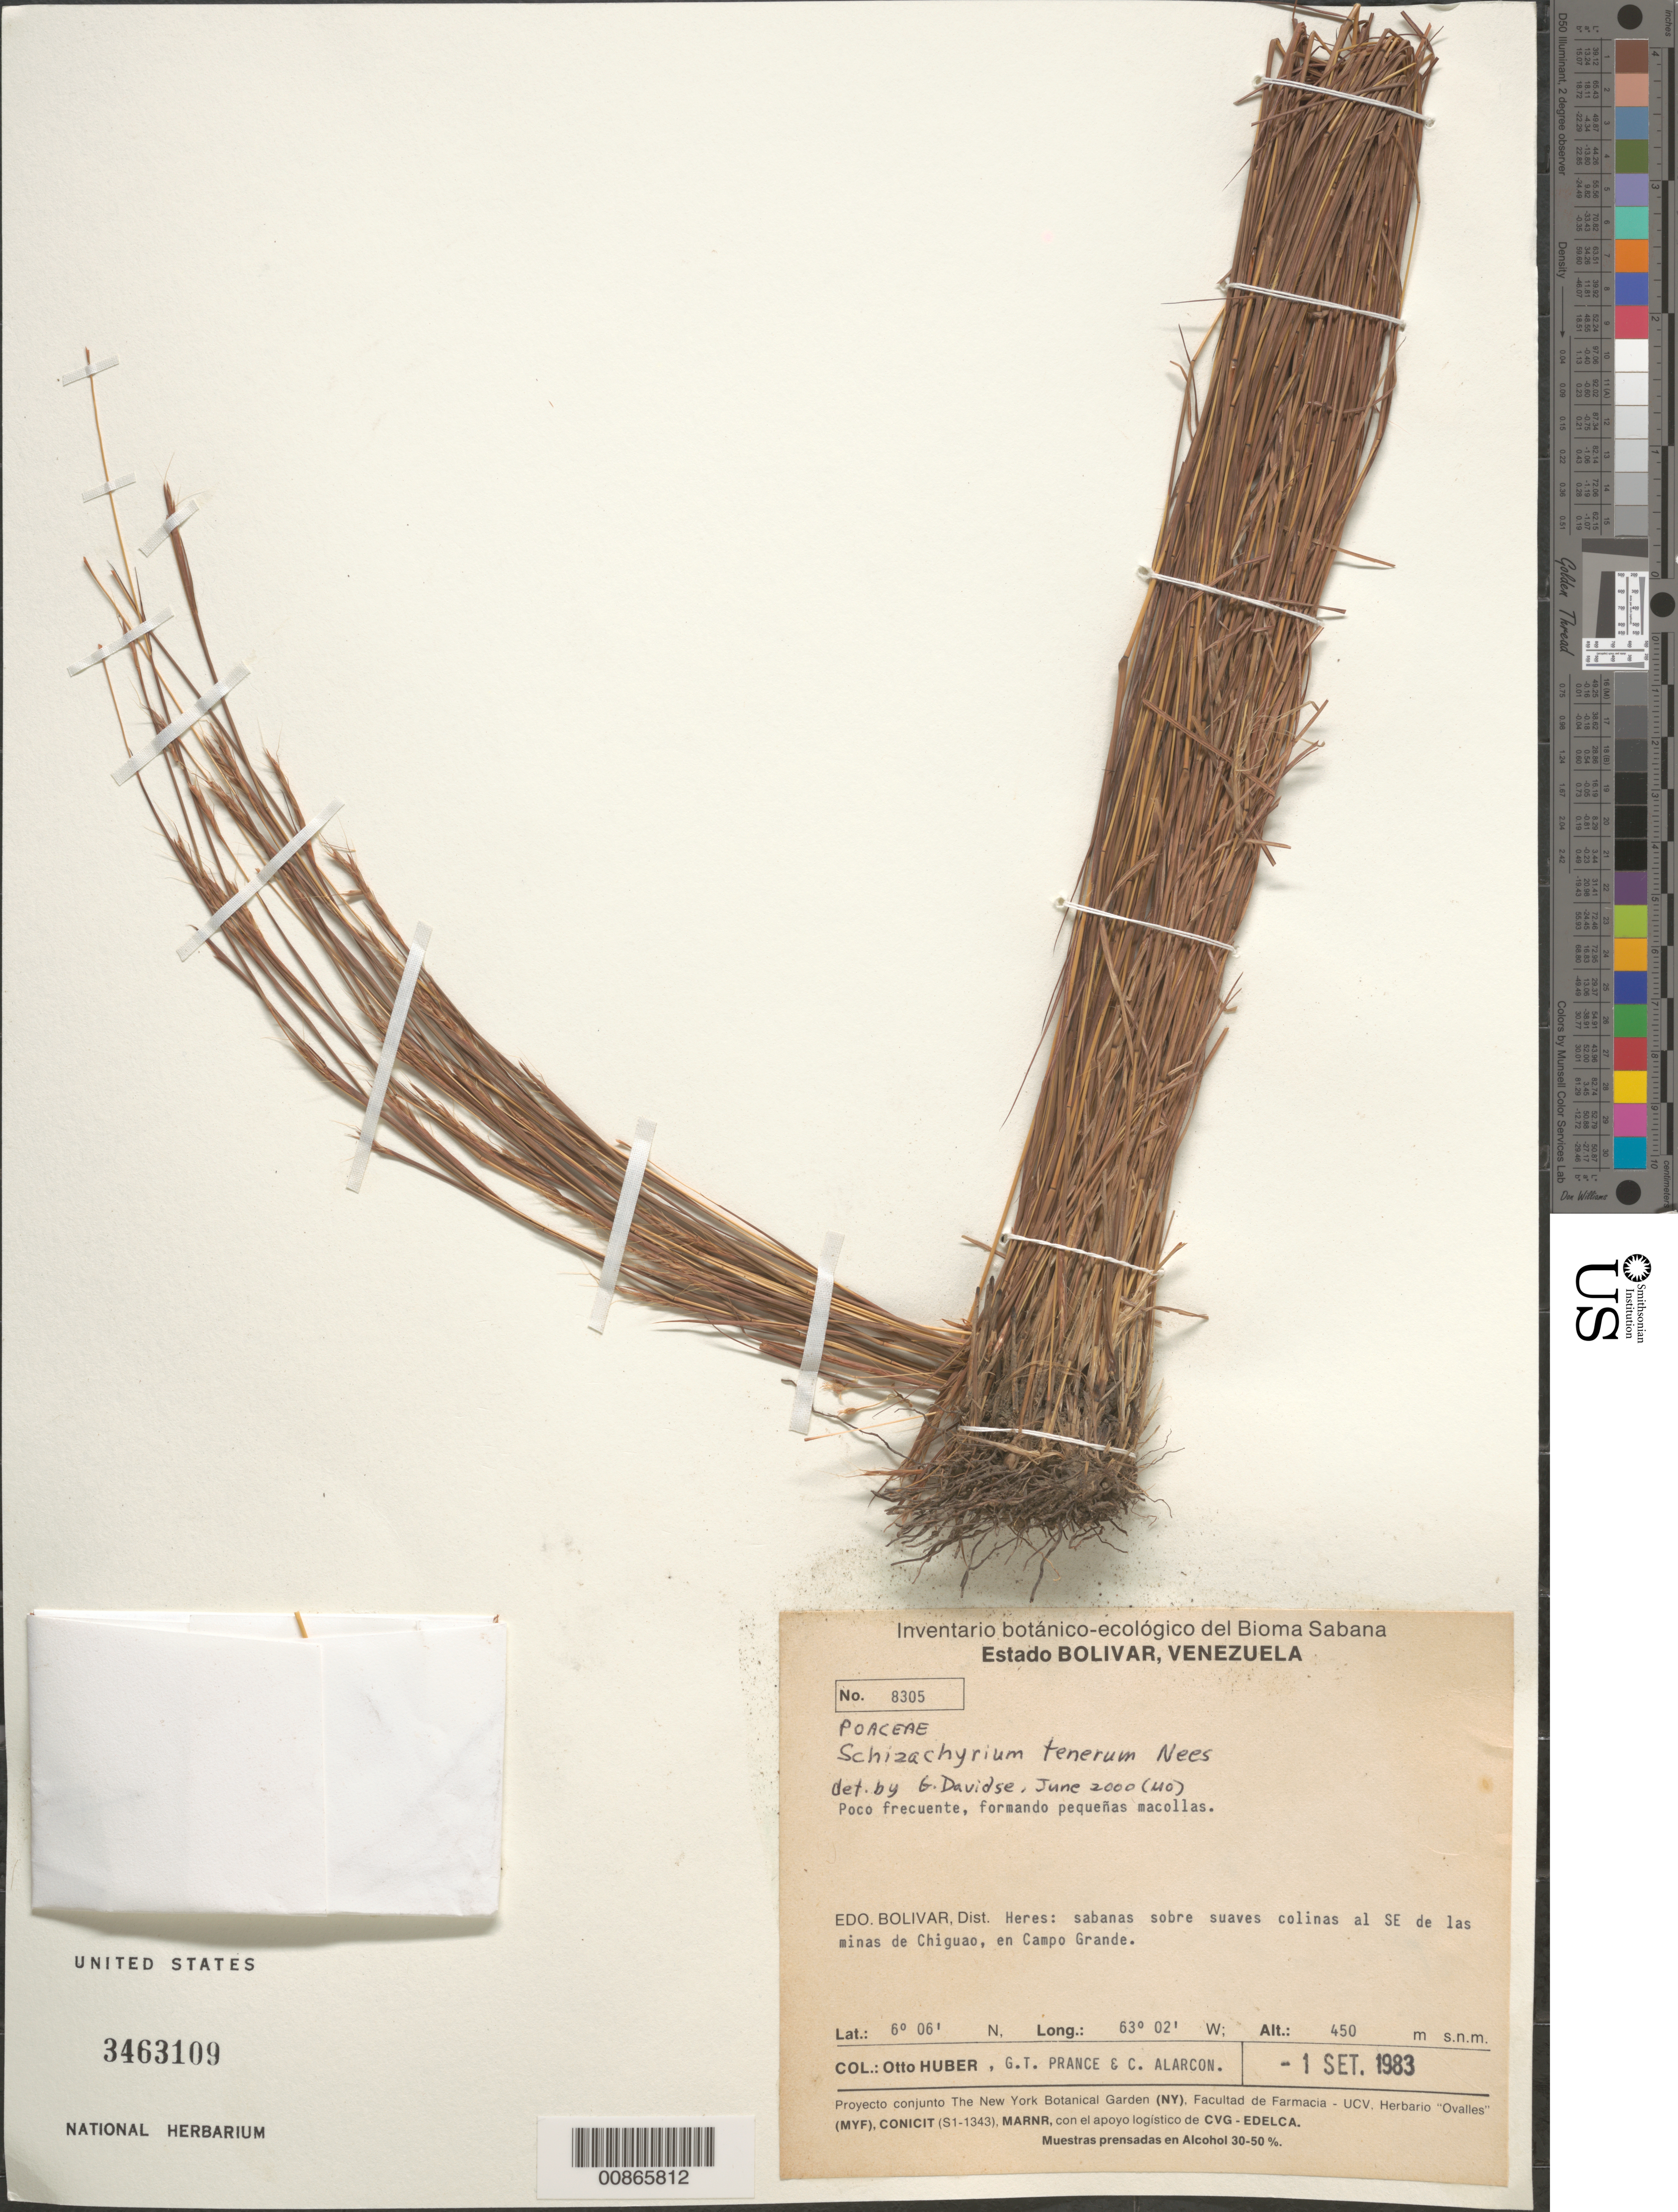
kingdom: Plantae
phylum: Tracheophyta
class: Liliopsida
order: Poales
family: Poaceae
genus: Schizachyrium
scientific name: Schizachyrium tenerum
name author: Nees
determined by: Davidse, Gerrit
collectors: O. Huber, G. T. Prance & C. Alarcon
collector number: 8305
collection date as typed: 1-Sep-83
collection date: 1983-09-01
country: Venezuela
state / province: Bolívar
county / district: Heres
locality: Chiguao, SE de las minas de, en Campe Grande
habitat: Sabanas sobre suaves colinas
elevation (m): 450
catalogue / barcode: US 3463109